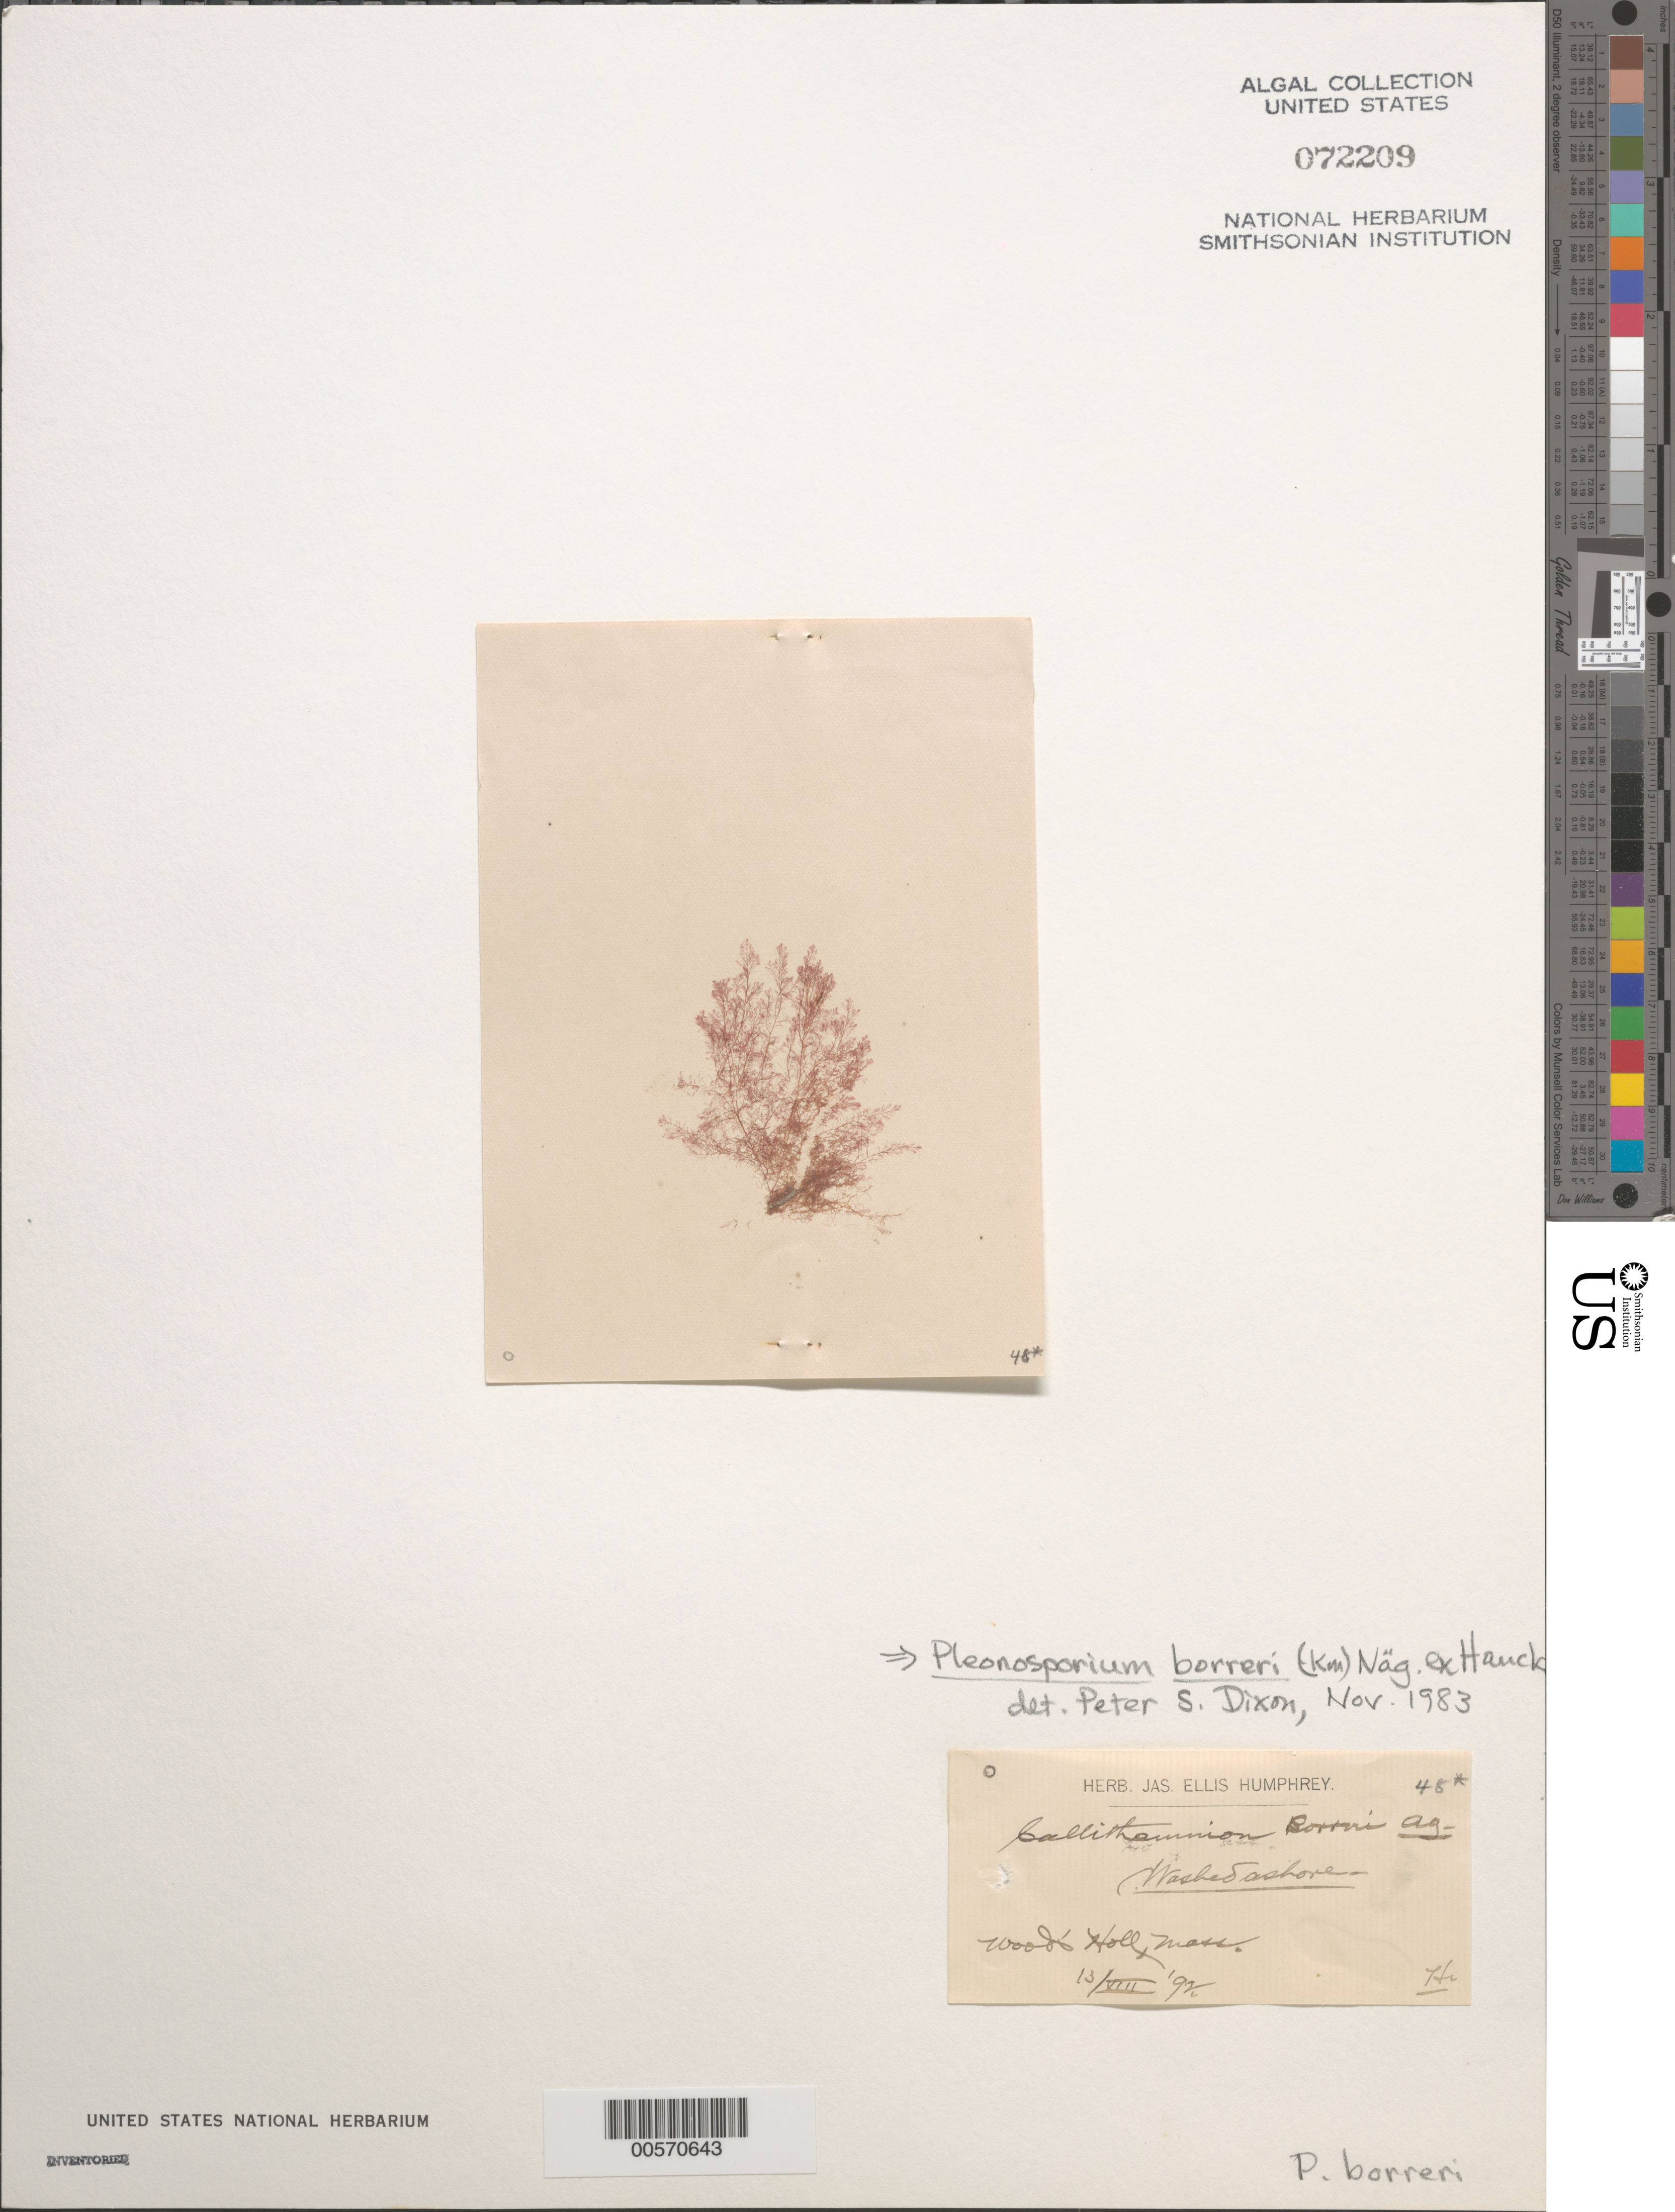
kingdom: Plantae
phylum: Rhodophyta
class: Florideophyceae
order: Ceramiales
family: Wrangeliaceae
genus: Pleonosporium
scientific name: Pleonosporium borreri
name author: (Sm.) Näg.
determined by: Dixon, P. S.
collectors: J. Humphrey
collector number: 48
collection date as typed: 13 Aug 1892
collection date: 1892-08-13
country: United States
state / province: Massachusetts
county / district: Barnstable County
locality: Woods Hole (Wood's Holl)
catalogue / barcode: US 72209